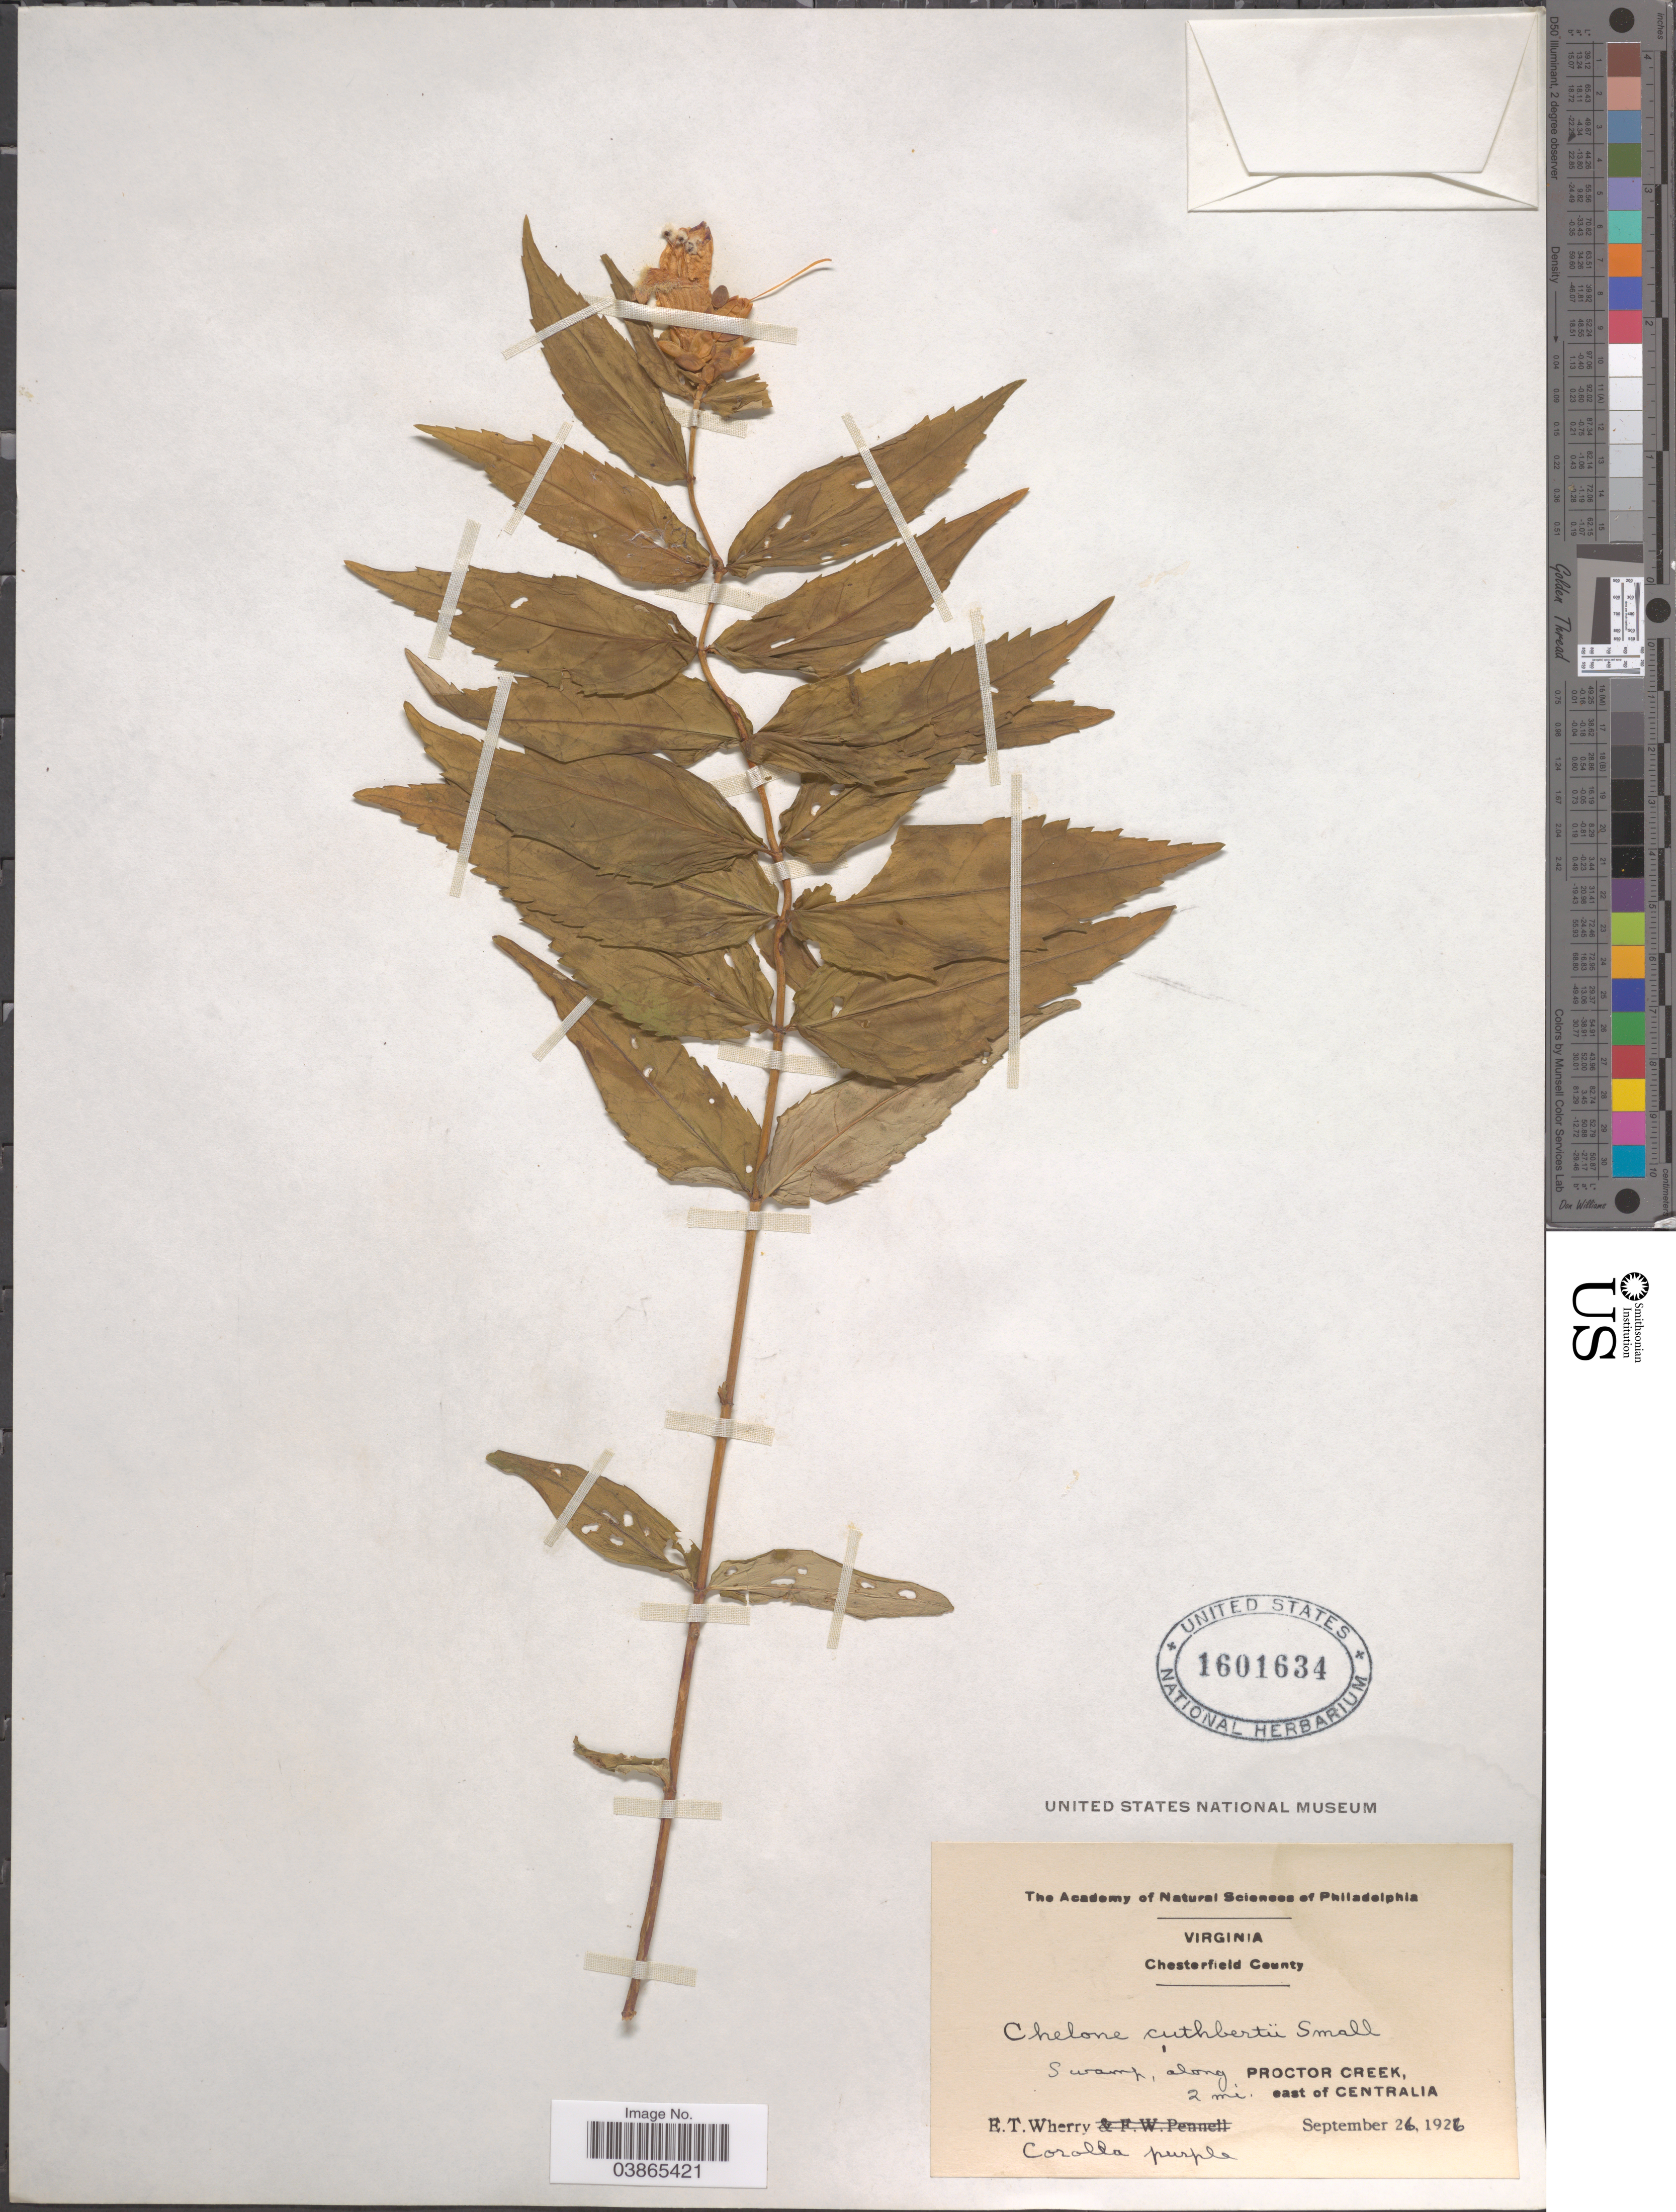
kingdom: Plantae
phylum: Tracheophyta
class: Magnoliopsida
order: Lamiales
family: Plantaginaceae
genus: Chelone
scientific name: Chelone cuthbertii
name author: Small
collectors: E. T. Wherry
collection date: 1926-09-26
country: United States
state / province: Virginia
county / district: Chesterfield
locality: Chesterfield County. Swamp, along Proctor Creek, 2 mi. east of Centralia.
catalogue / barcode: US 1601634